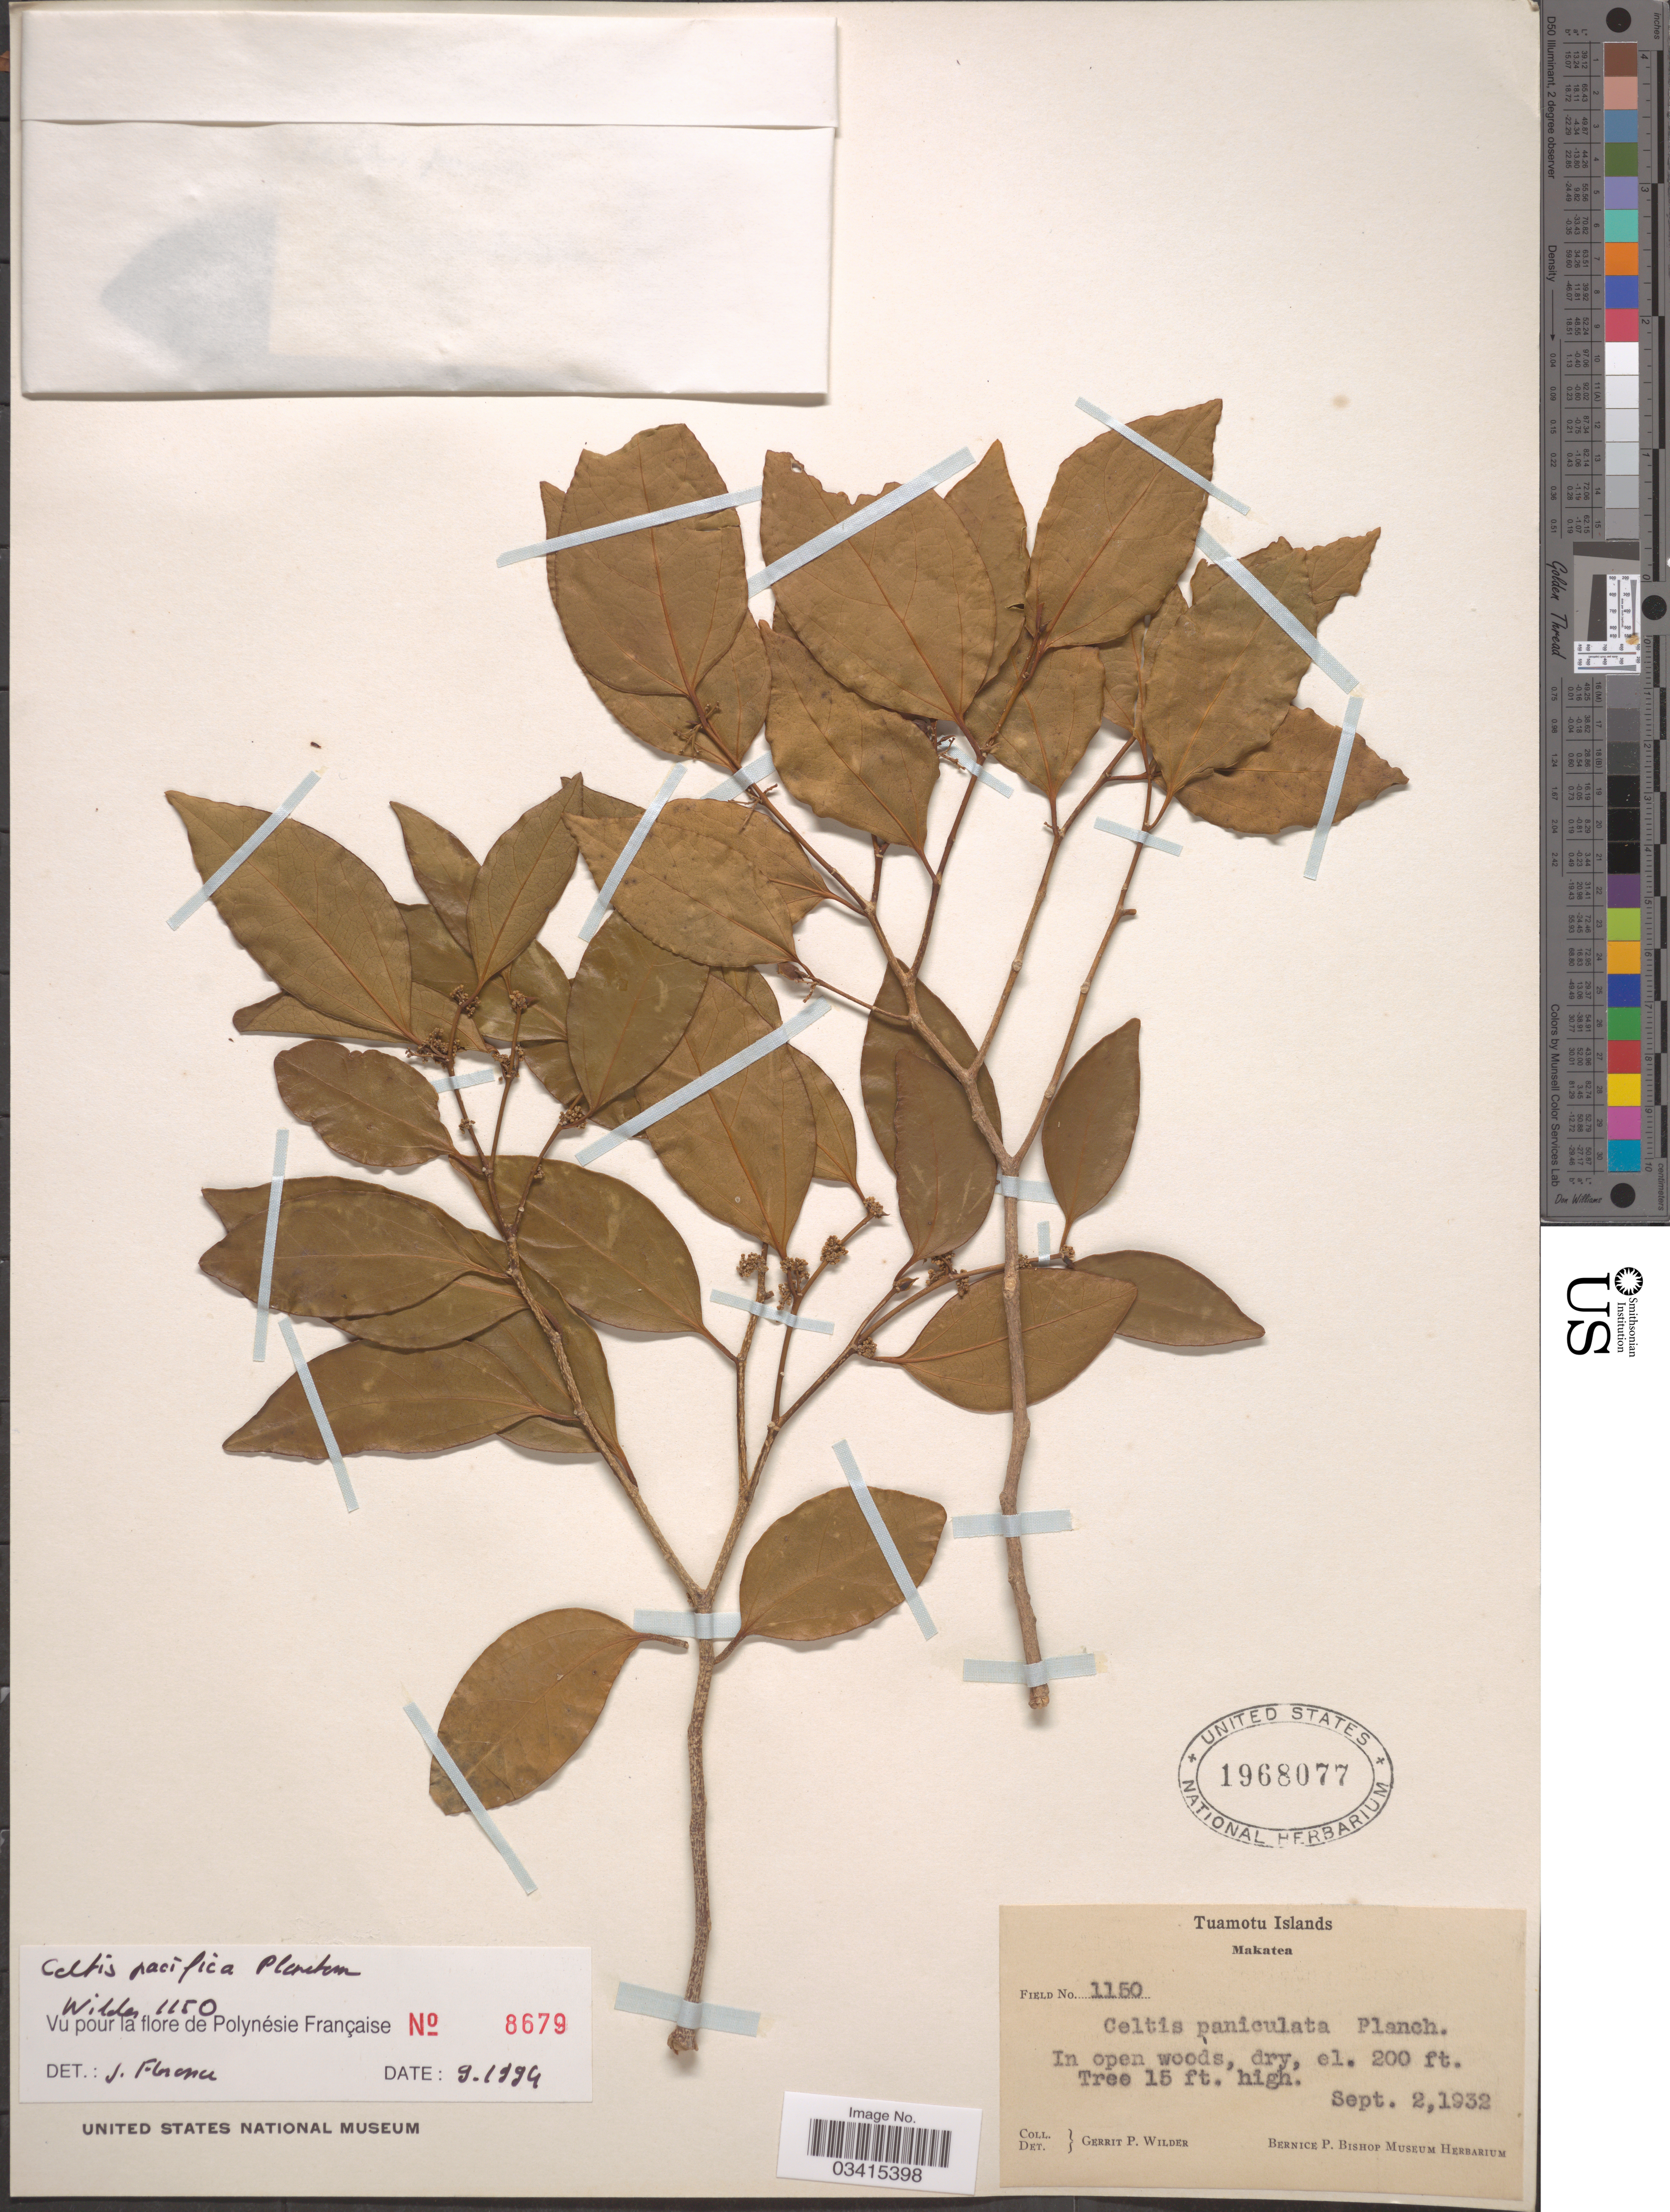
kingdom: Plantae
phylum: Tracheophyta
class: Magnoliopsida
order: Rosales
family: Cannabaceae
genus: Celtis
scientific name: Celtis pacifica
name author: Planch.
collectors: G. Wilder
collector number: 1150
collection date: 1932-09-02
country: French Polynesia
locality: Tuamotu Islands. Makatea.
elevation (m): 61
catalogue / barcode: US 1968077